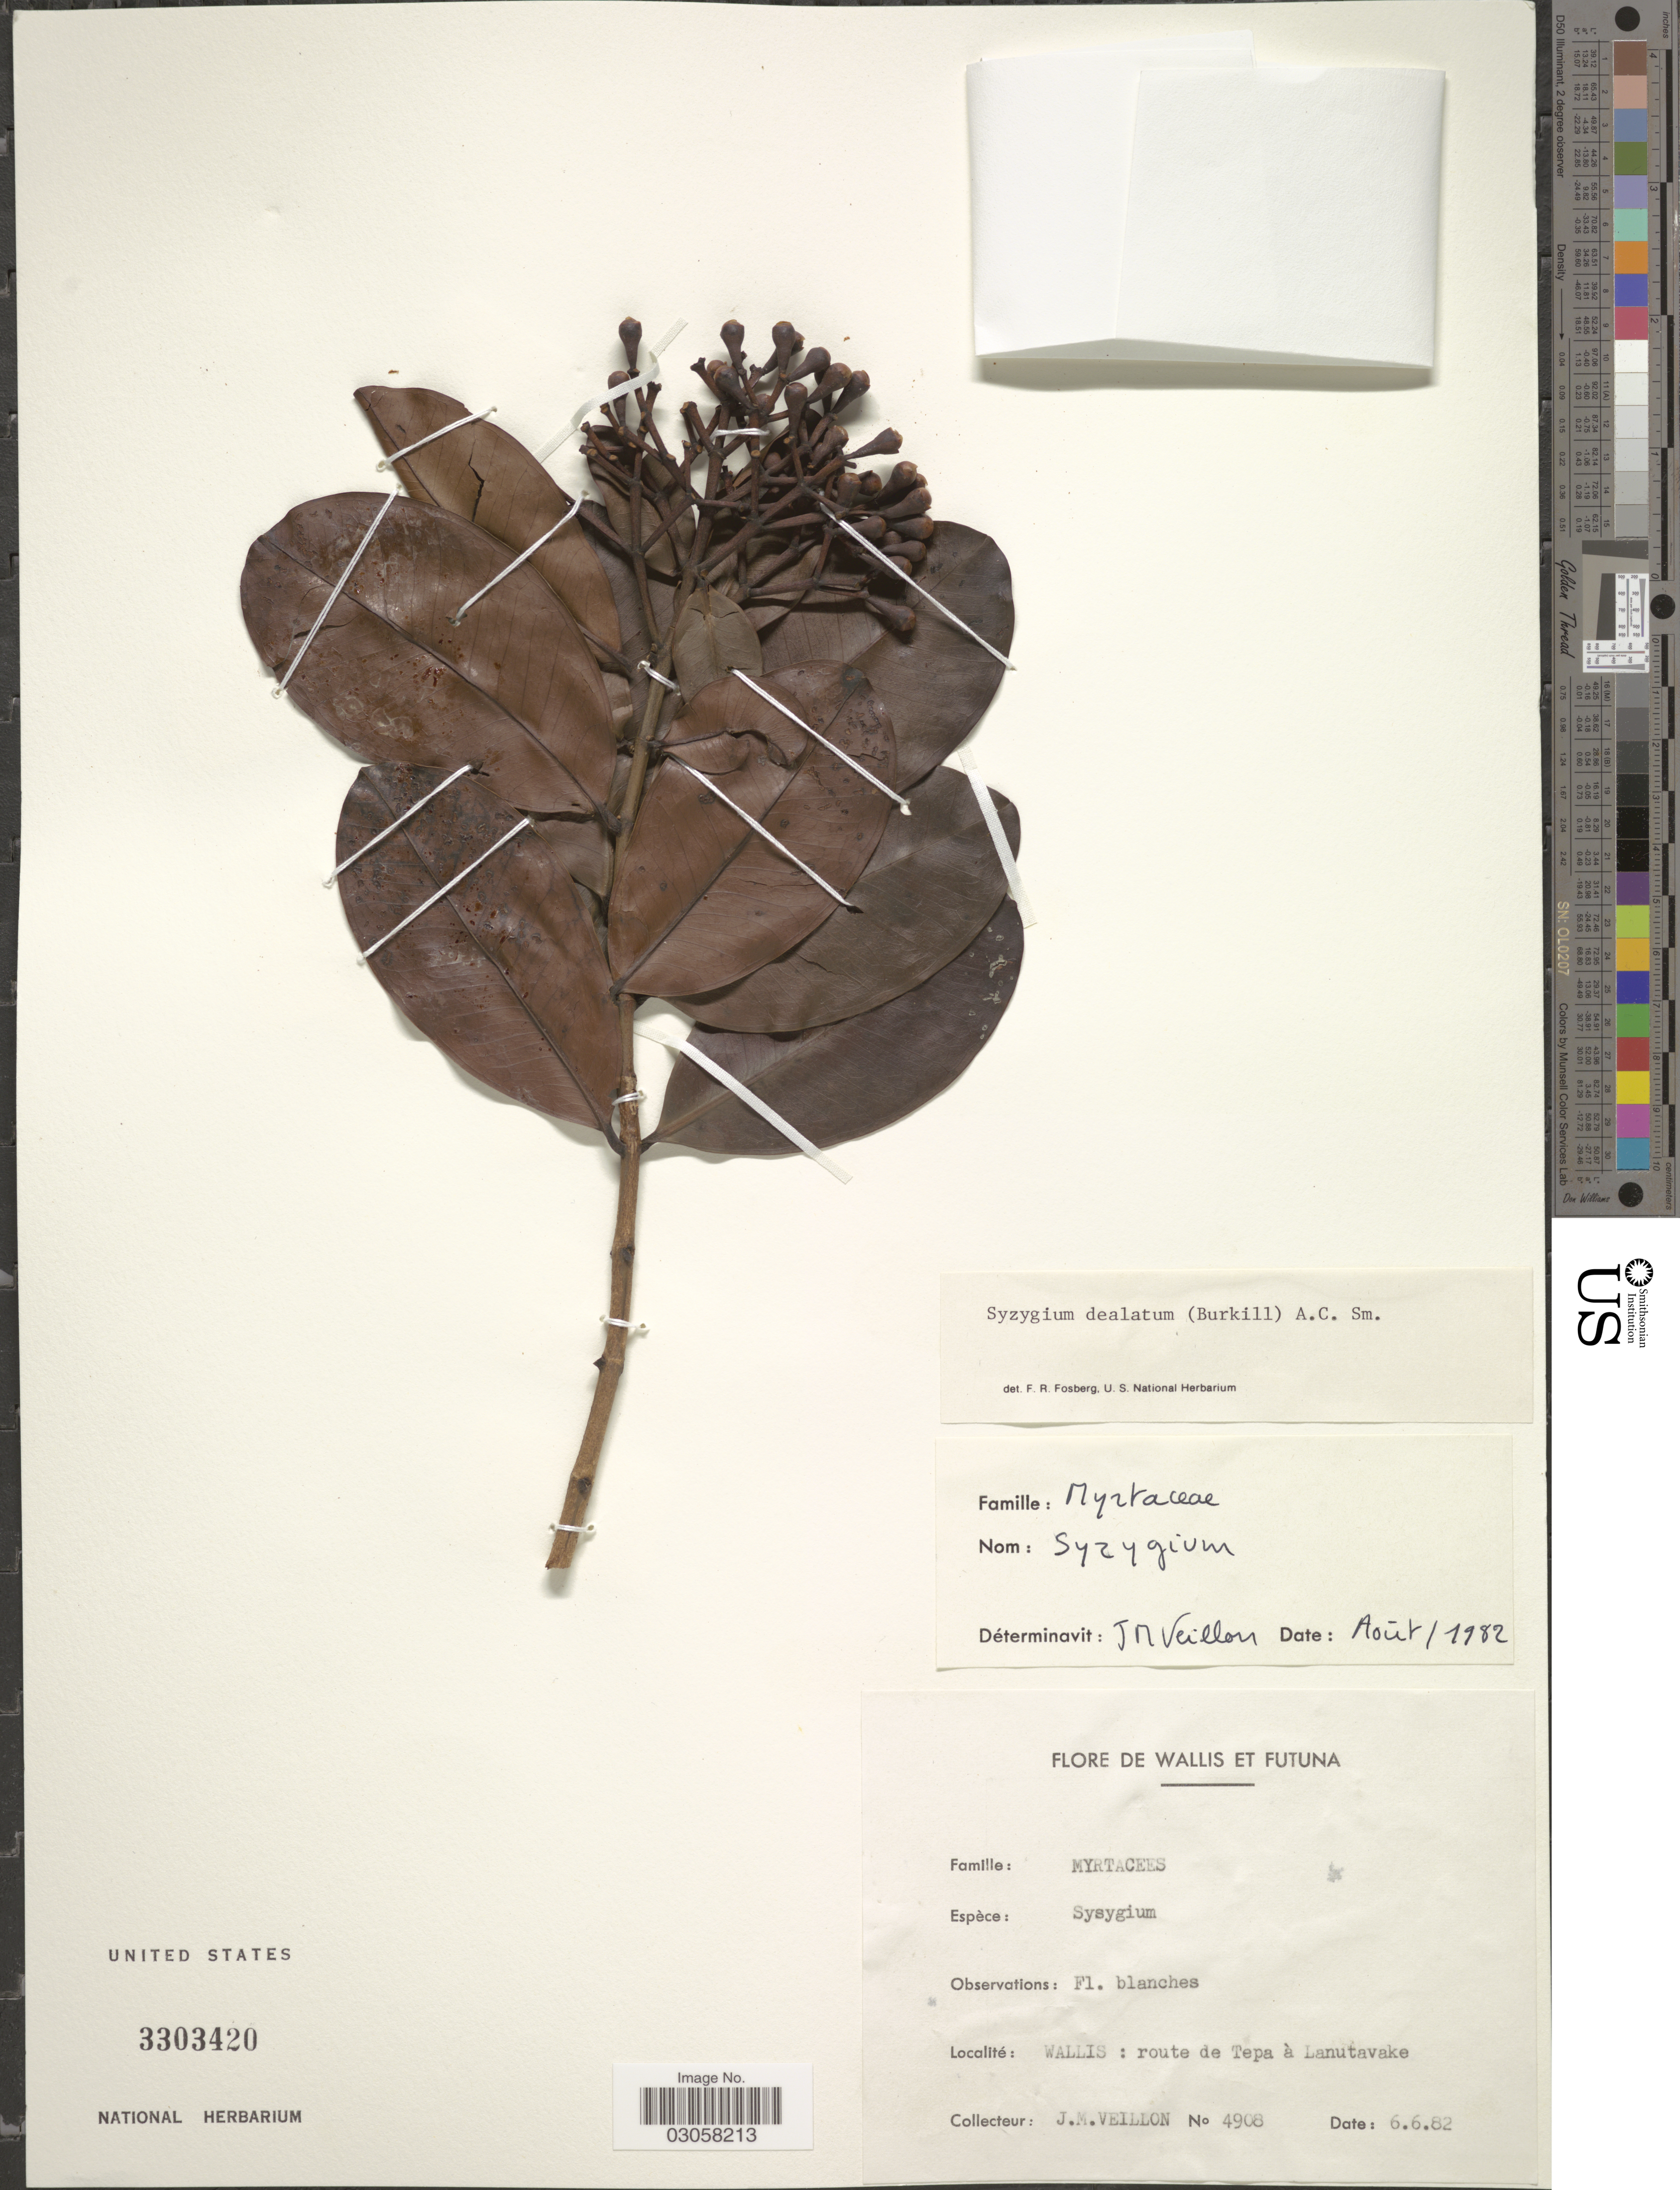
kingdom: Plantae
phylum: Tracheophyta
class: Magnoliopsida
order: Myrtales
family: Myrtaceae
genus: Syzygium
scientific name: Syzygium dealbatum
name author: (Burkhill) A.C. Sm.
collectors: J. Veillon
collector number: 4908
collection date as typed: Transcribed d/m/y: 6/6/82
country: Wallis and Futuna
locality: Wallis et Futuna. Wallis: route de Tepa à Lanutavake.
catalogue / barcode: US 3303420